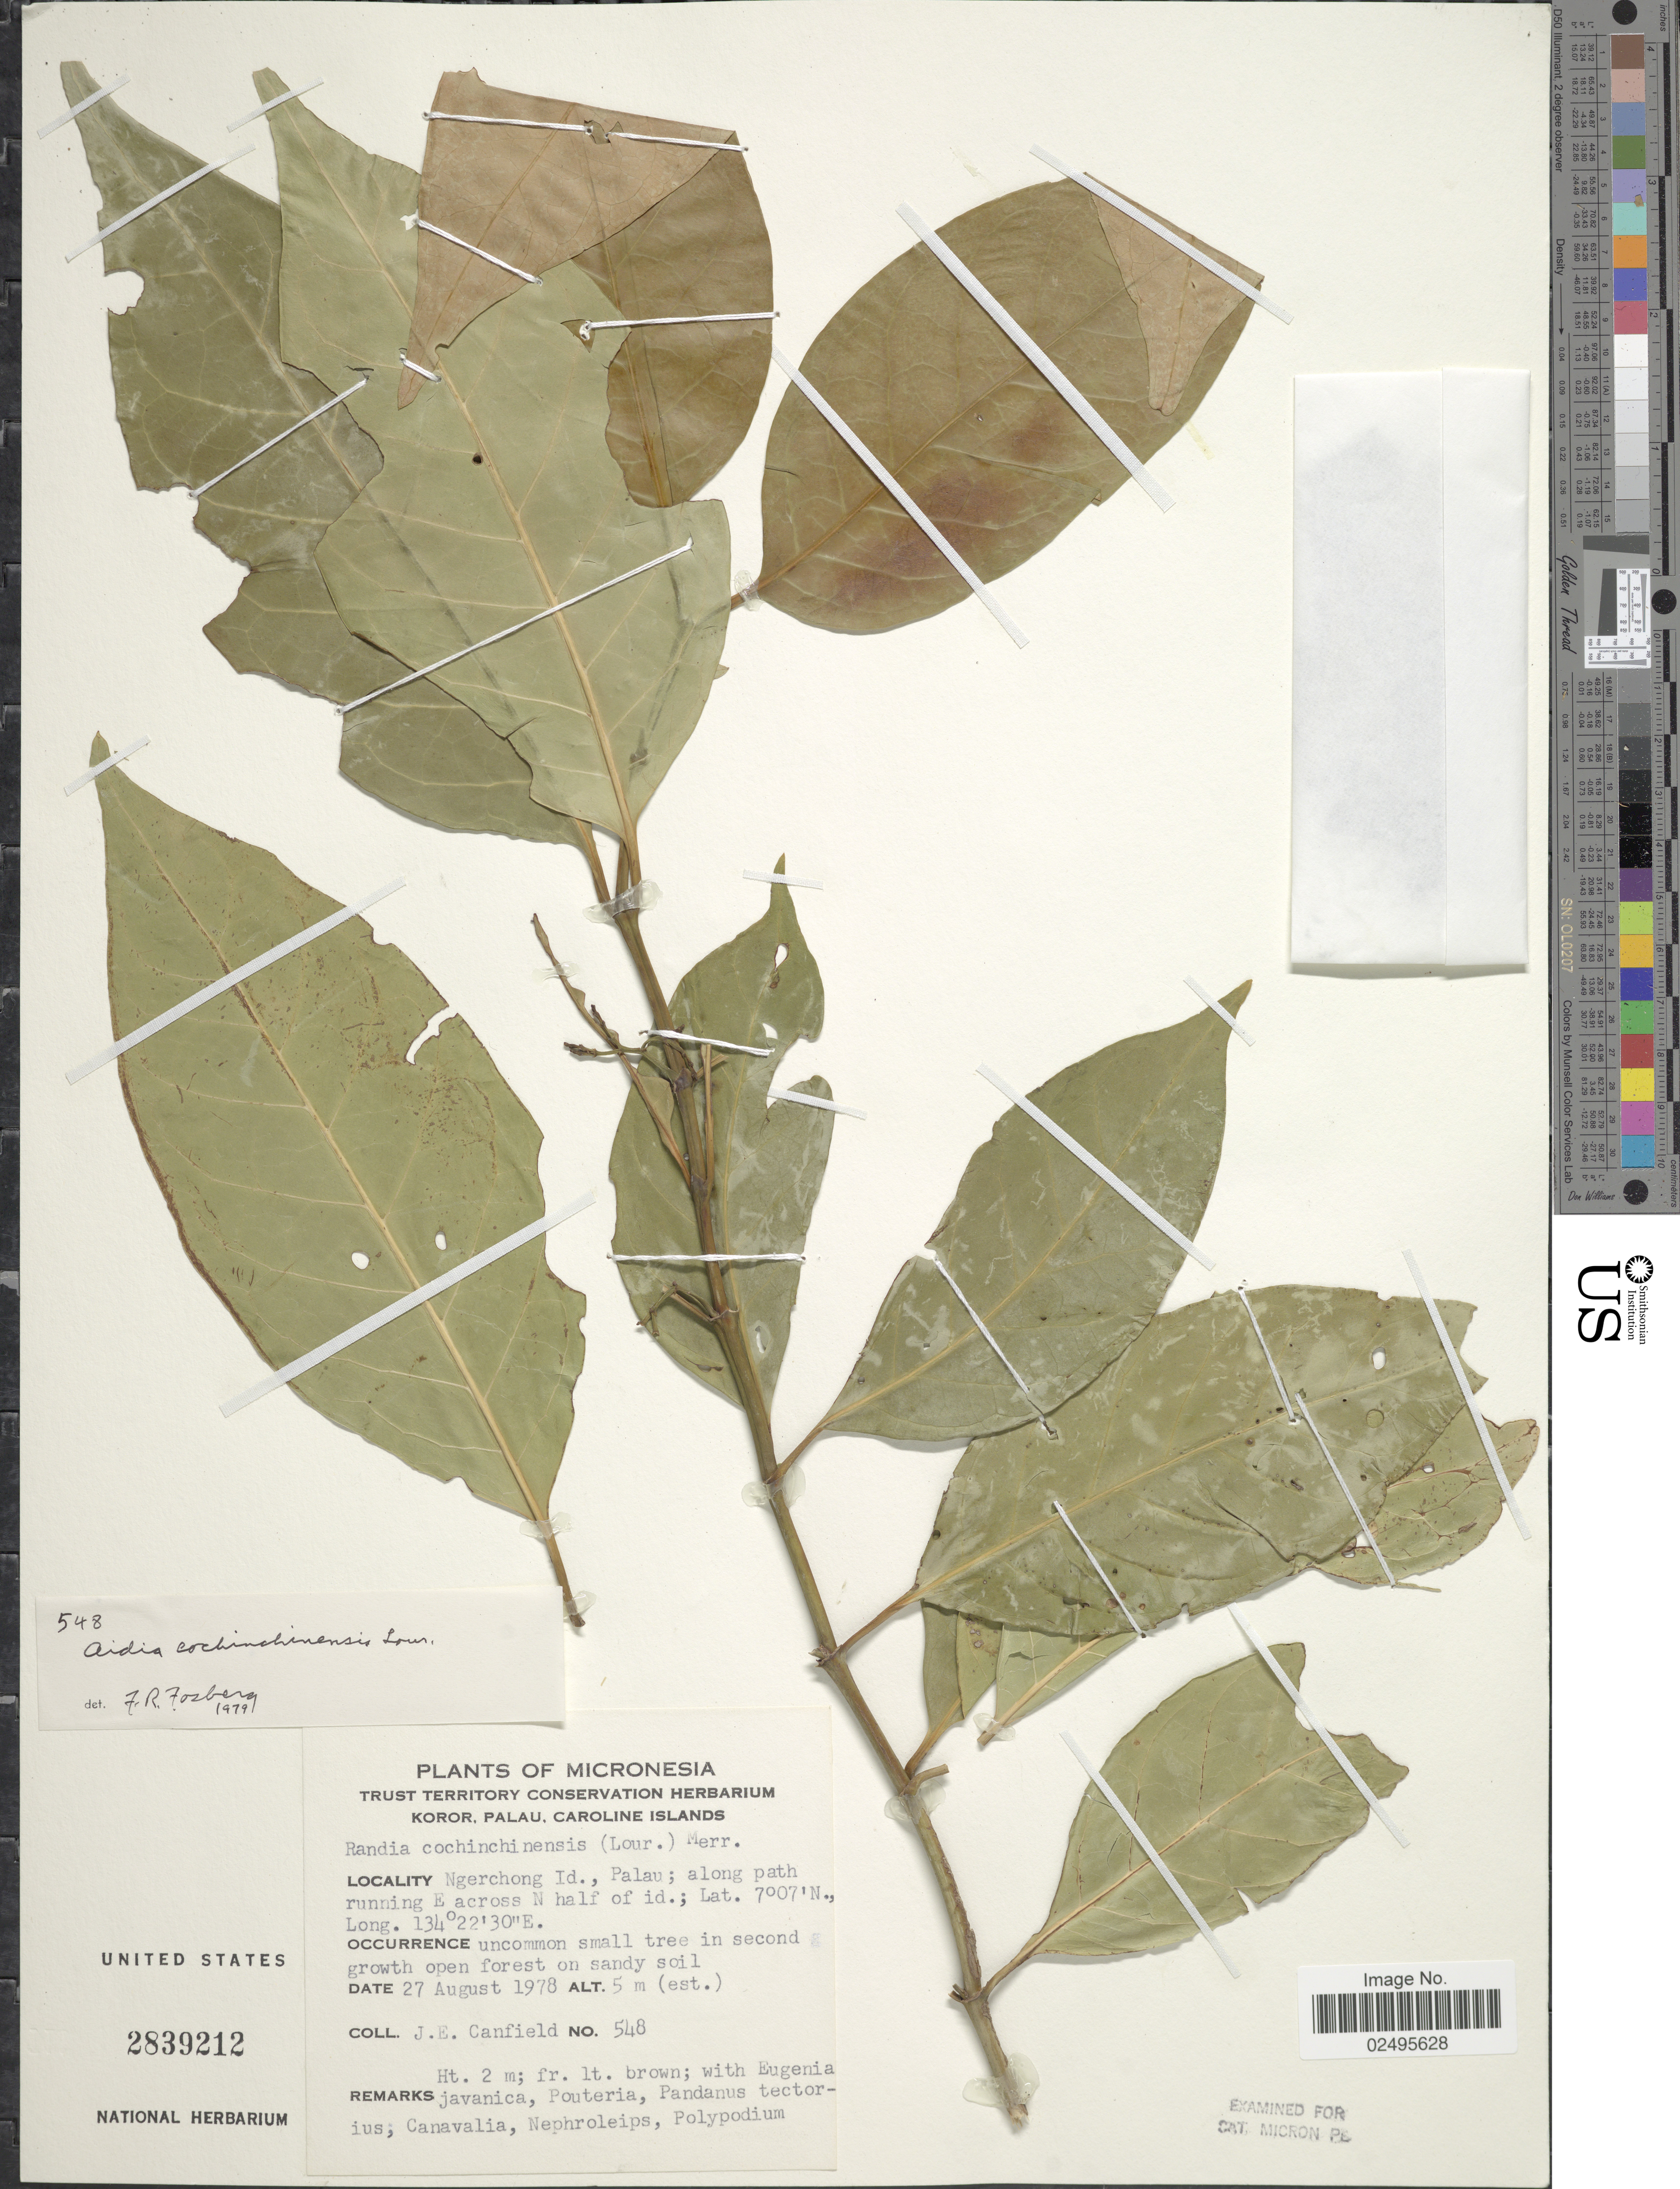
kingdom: Plantae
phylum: Tracheophyta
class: Magnoliopsida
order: Gentianales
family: Rubiaceae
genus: Aidia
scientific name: Aidia graeffei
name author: (Reinecke) Tirveng.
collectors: J. E. Canfield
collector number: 548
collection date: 1978-08-27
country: Palau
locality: Micronesia. Ngerechong Is., Palau; along path running E across N half of id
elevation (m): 5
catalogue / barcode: US 2839212